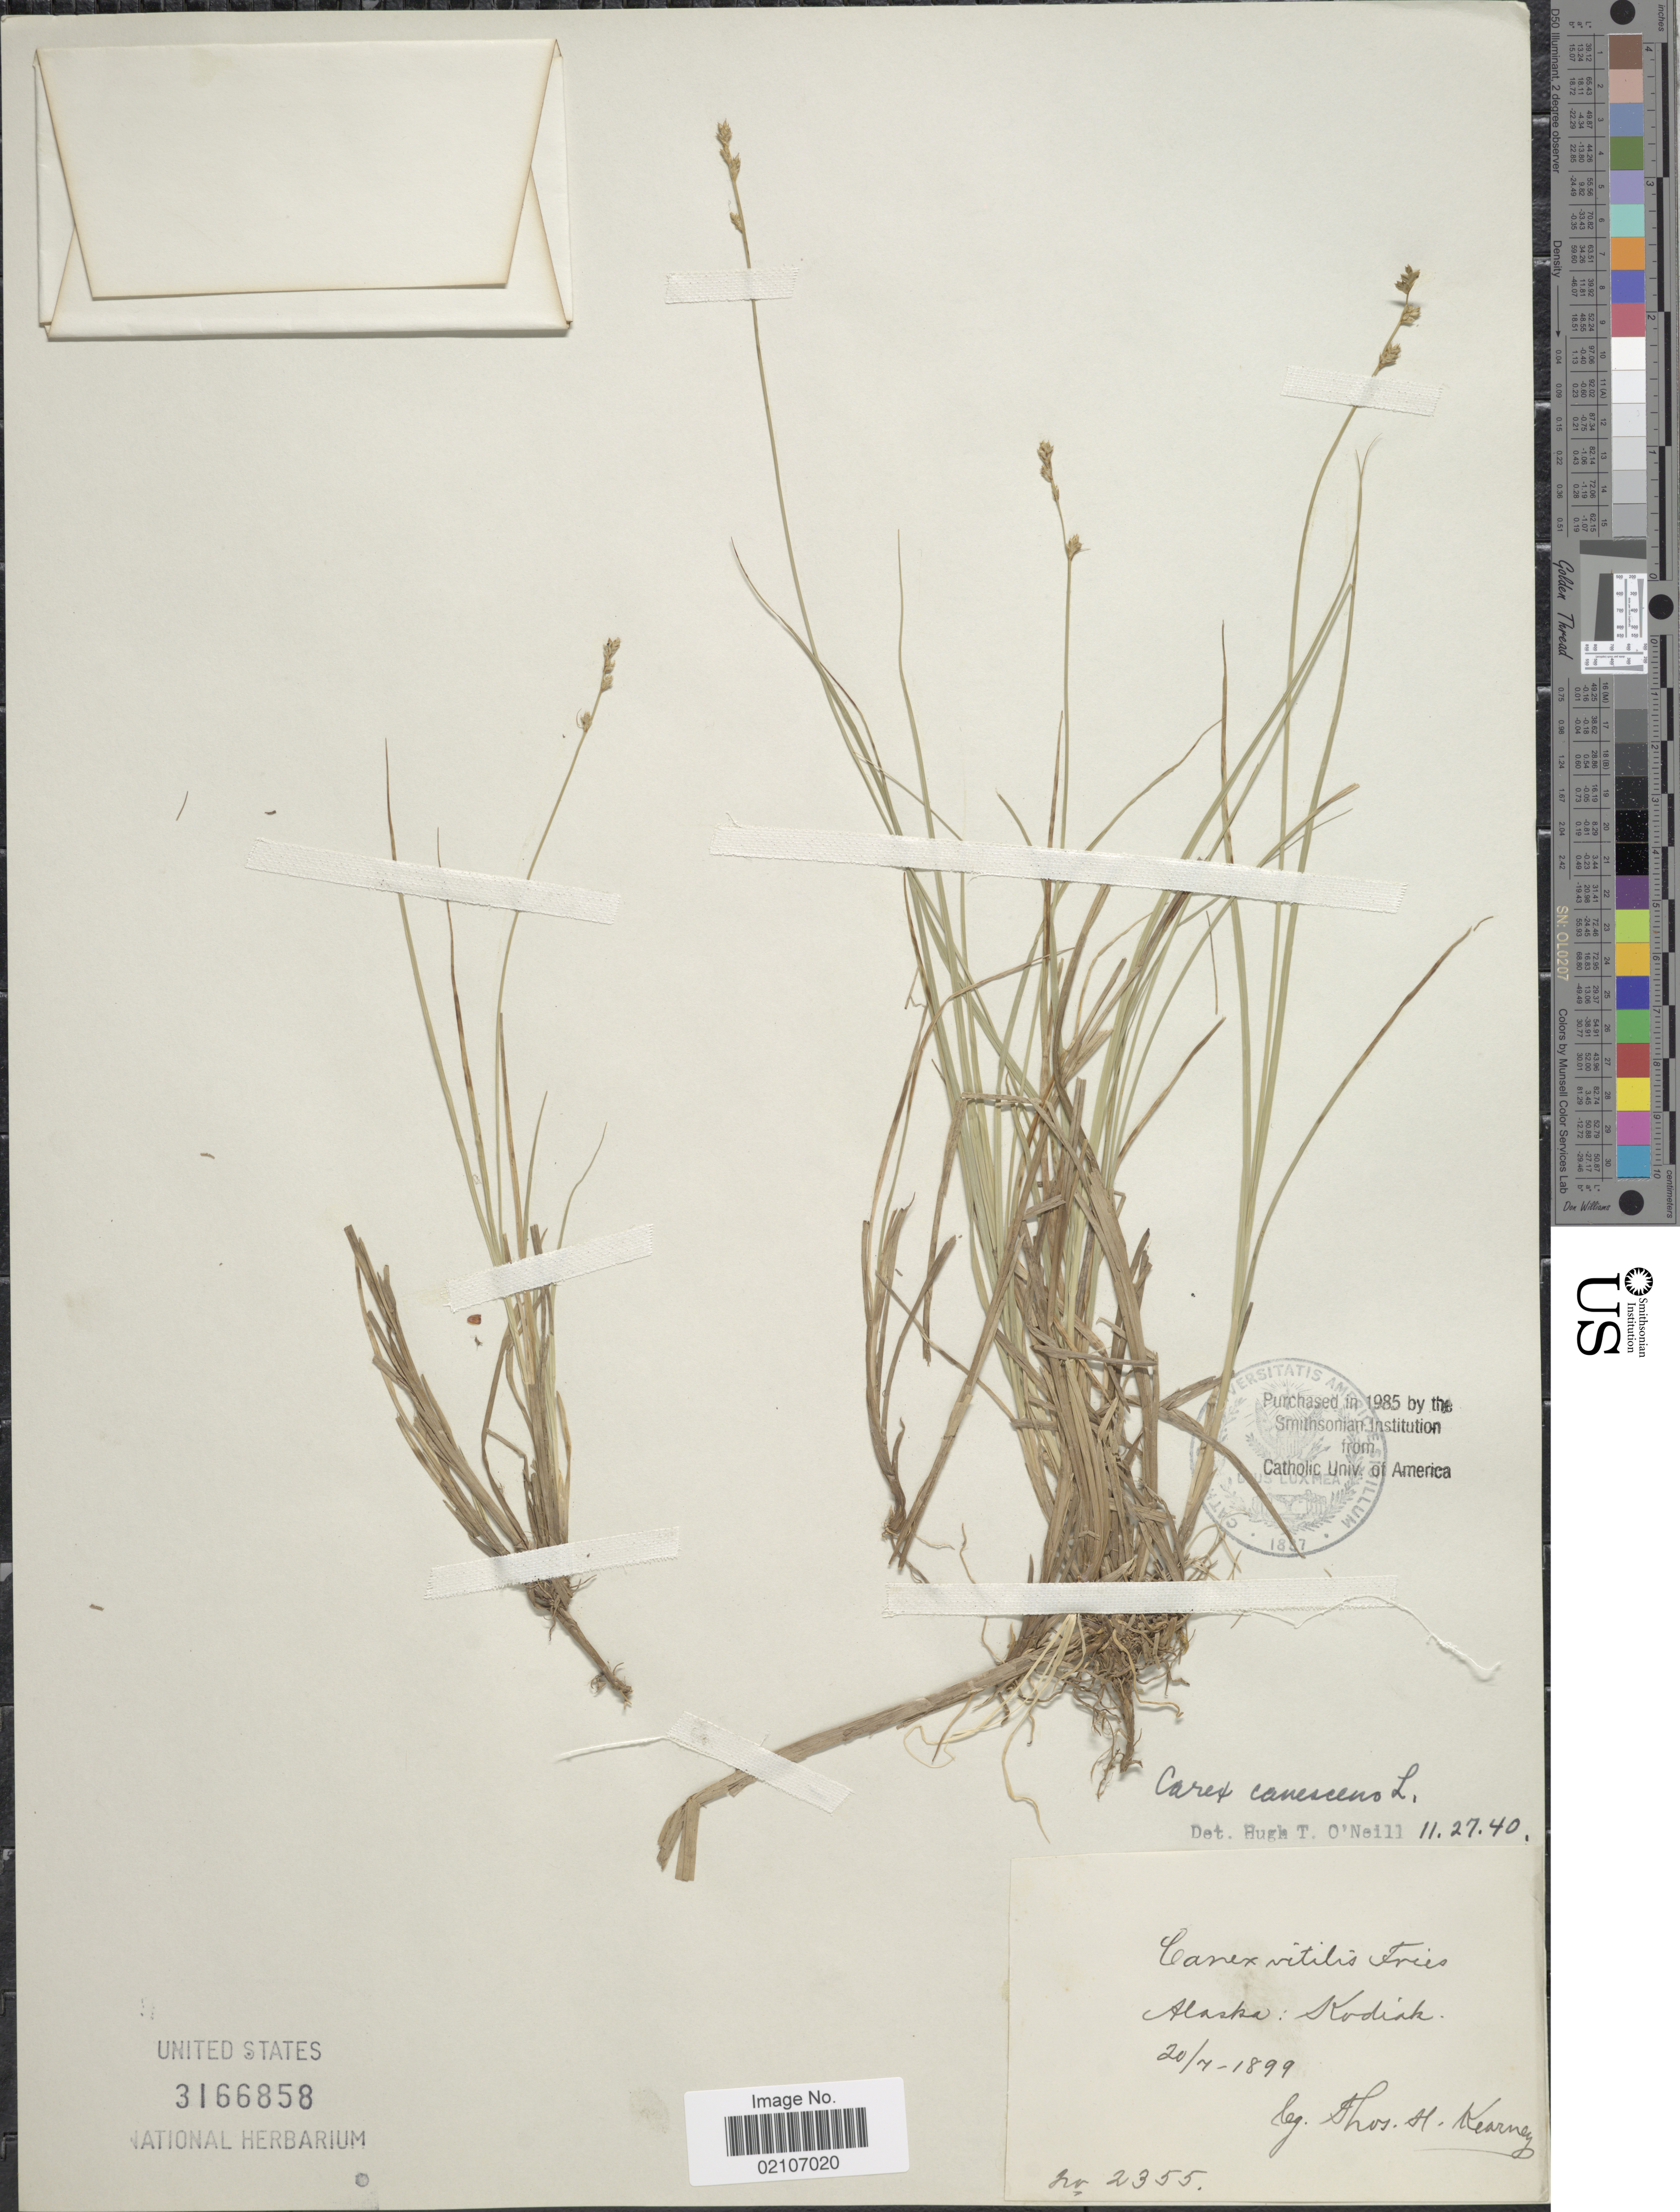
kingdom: Plantae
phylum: Tracheophyta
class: Liliopsida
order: Poales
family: Cyperaceae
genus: Carex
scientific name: Carex canescens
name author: L.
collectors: T. H. Kearney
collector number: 2355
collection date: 1899-07-20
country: United States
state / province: Alaska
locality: Kodiak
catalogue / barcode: US 3166858